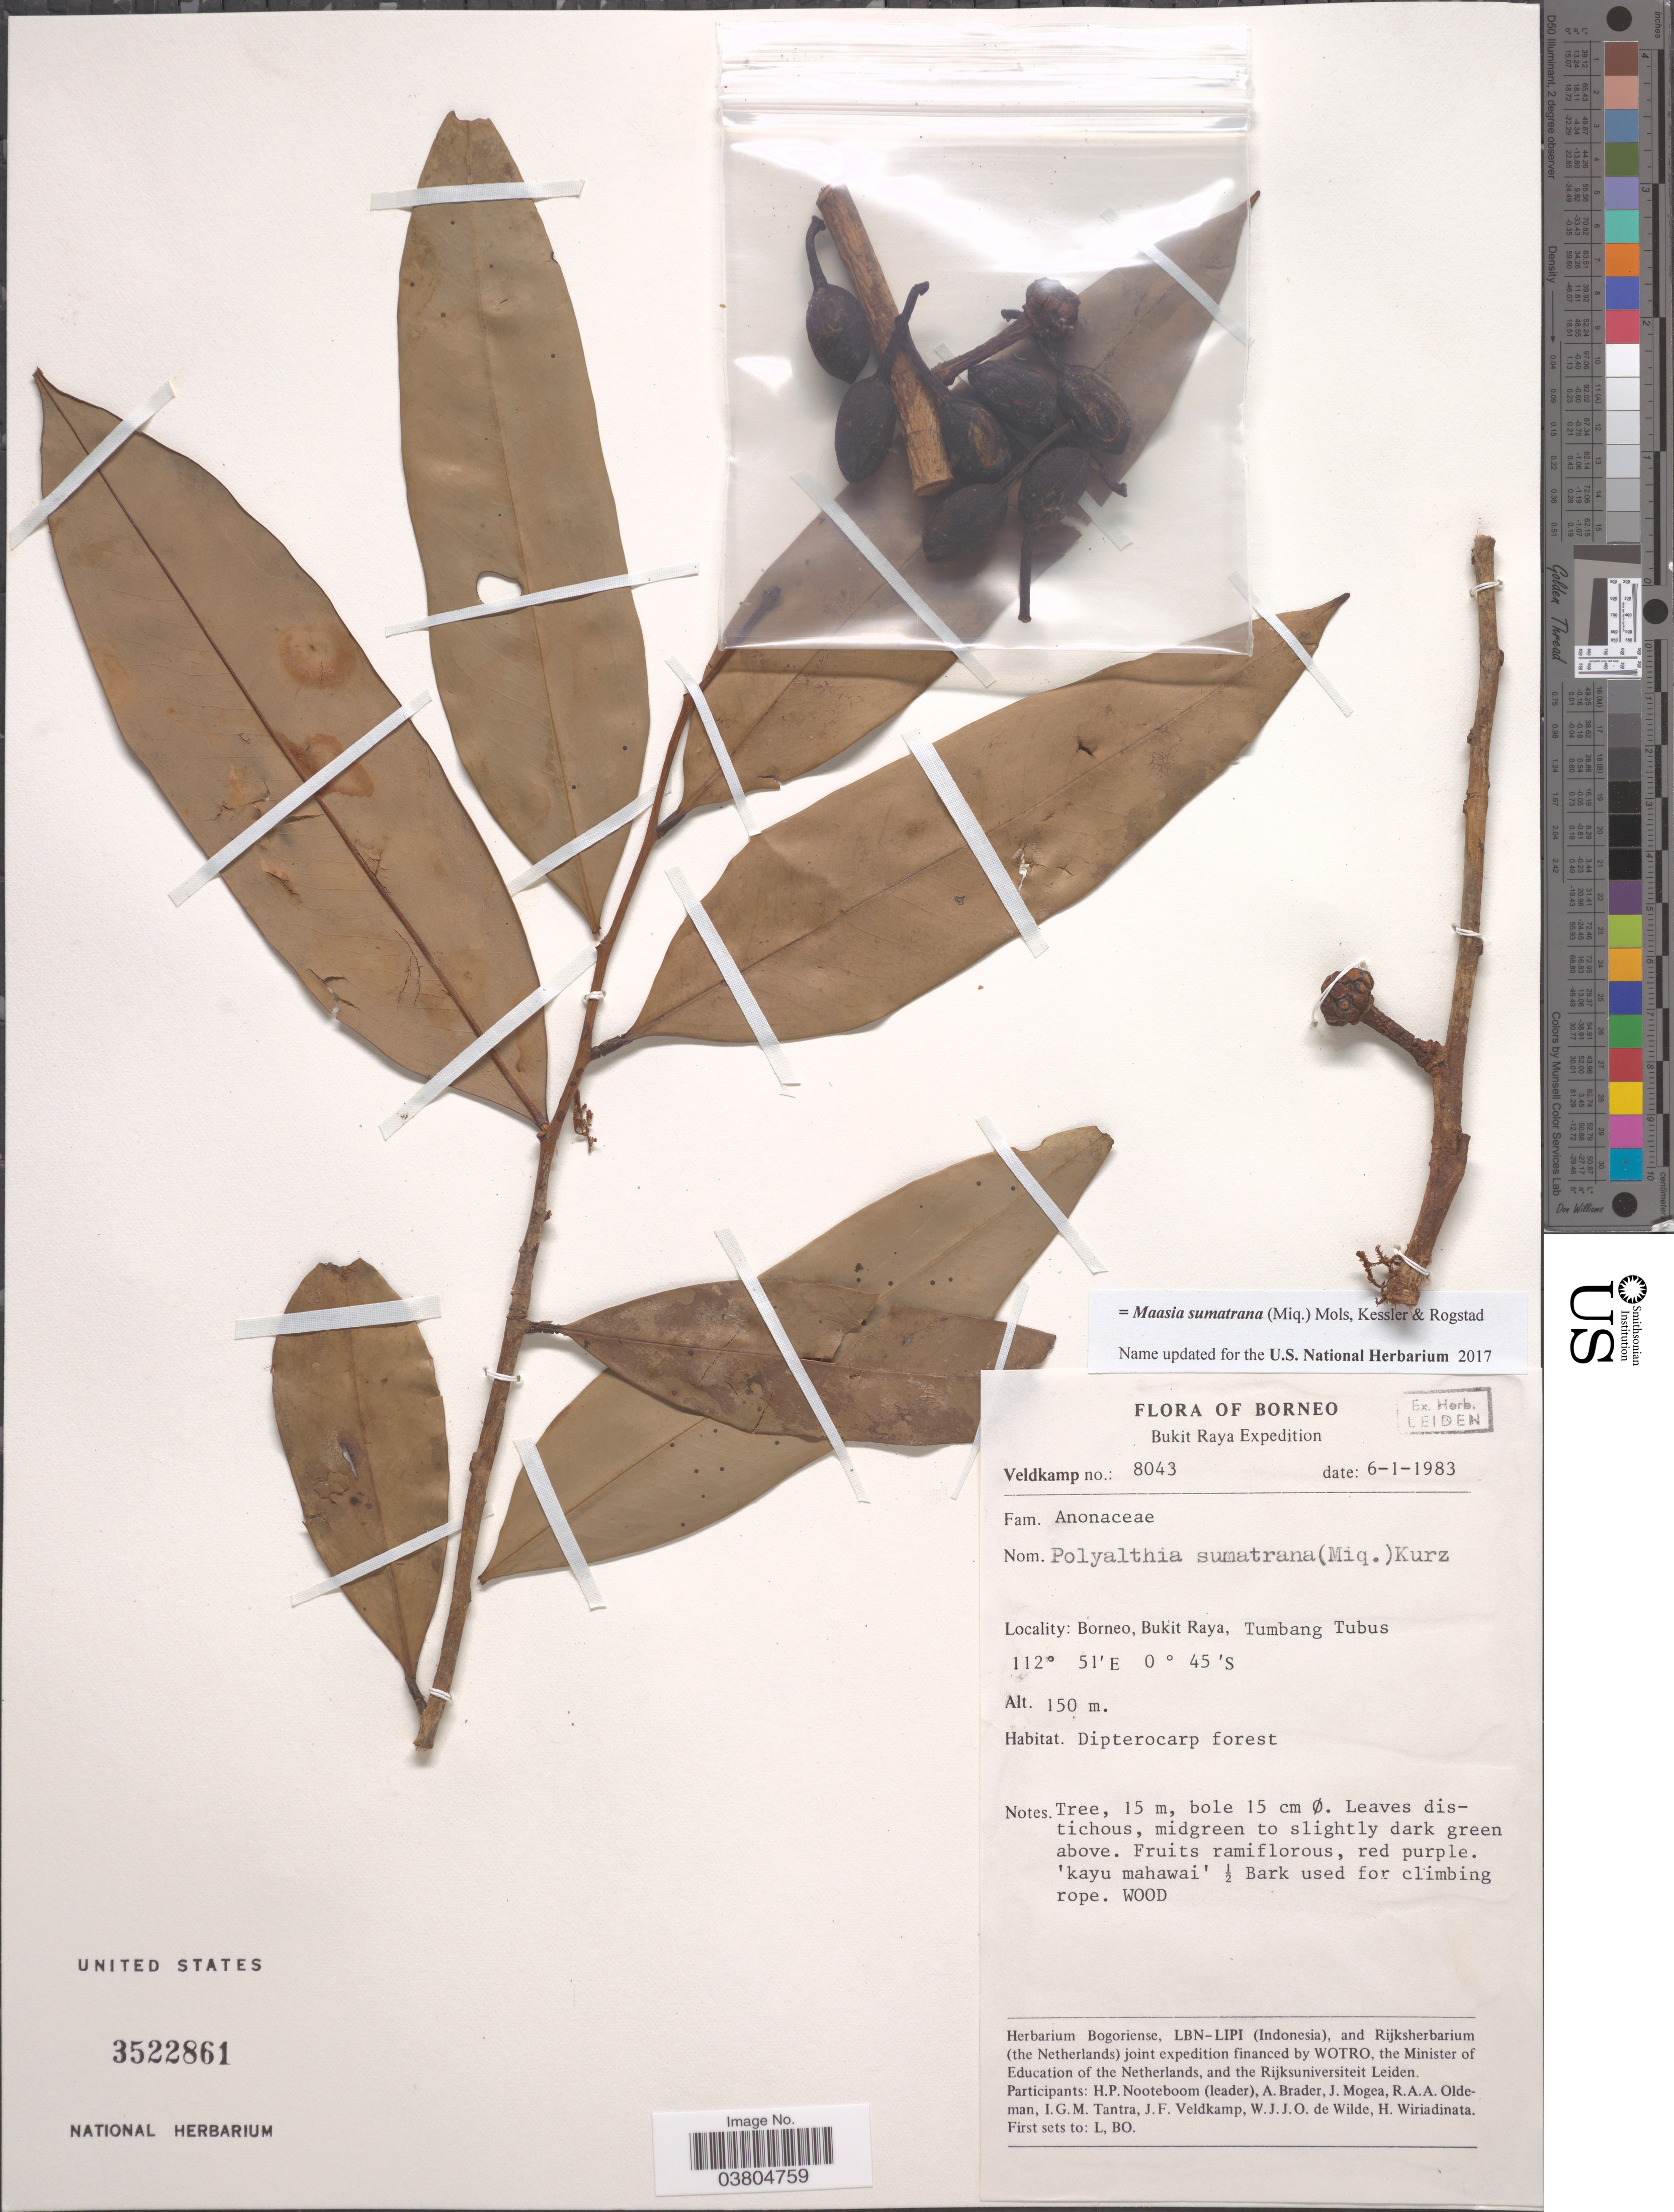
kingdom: Plantae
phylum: Tracheophyta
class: Magnoliopsida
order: Magnoliales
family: Annonaceae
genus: Maasia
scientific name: Maasia sumatrana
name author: (Miq.) Mols et al.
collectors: J. F. Veldkamp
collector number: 8043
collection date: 1983-01-06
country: Indonesia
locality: Borneo, Bukit Raya, Tumbang Tubus.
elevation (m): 150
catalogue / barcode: US 3522861